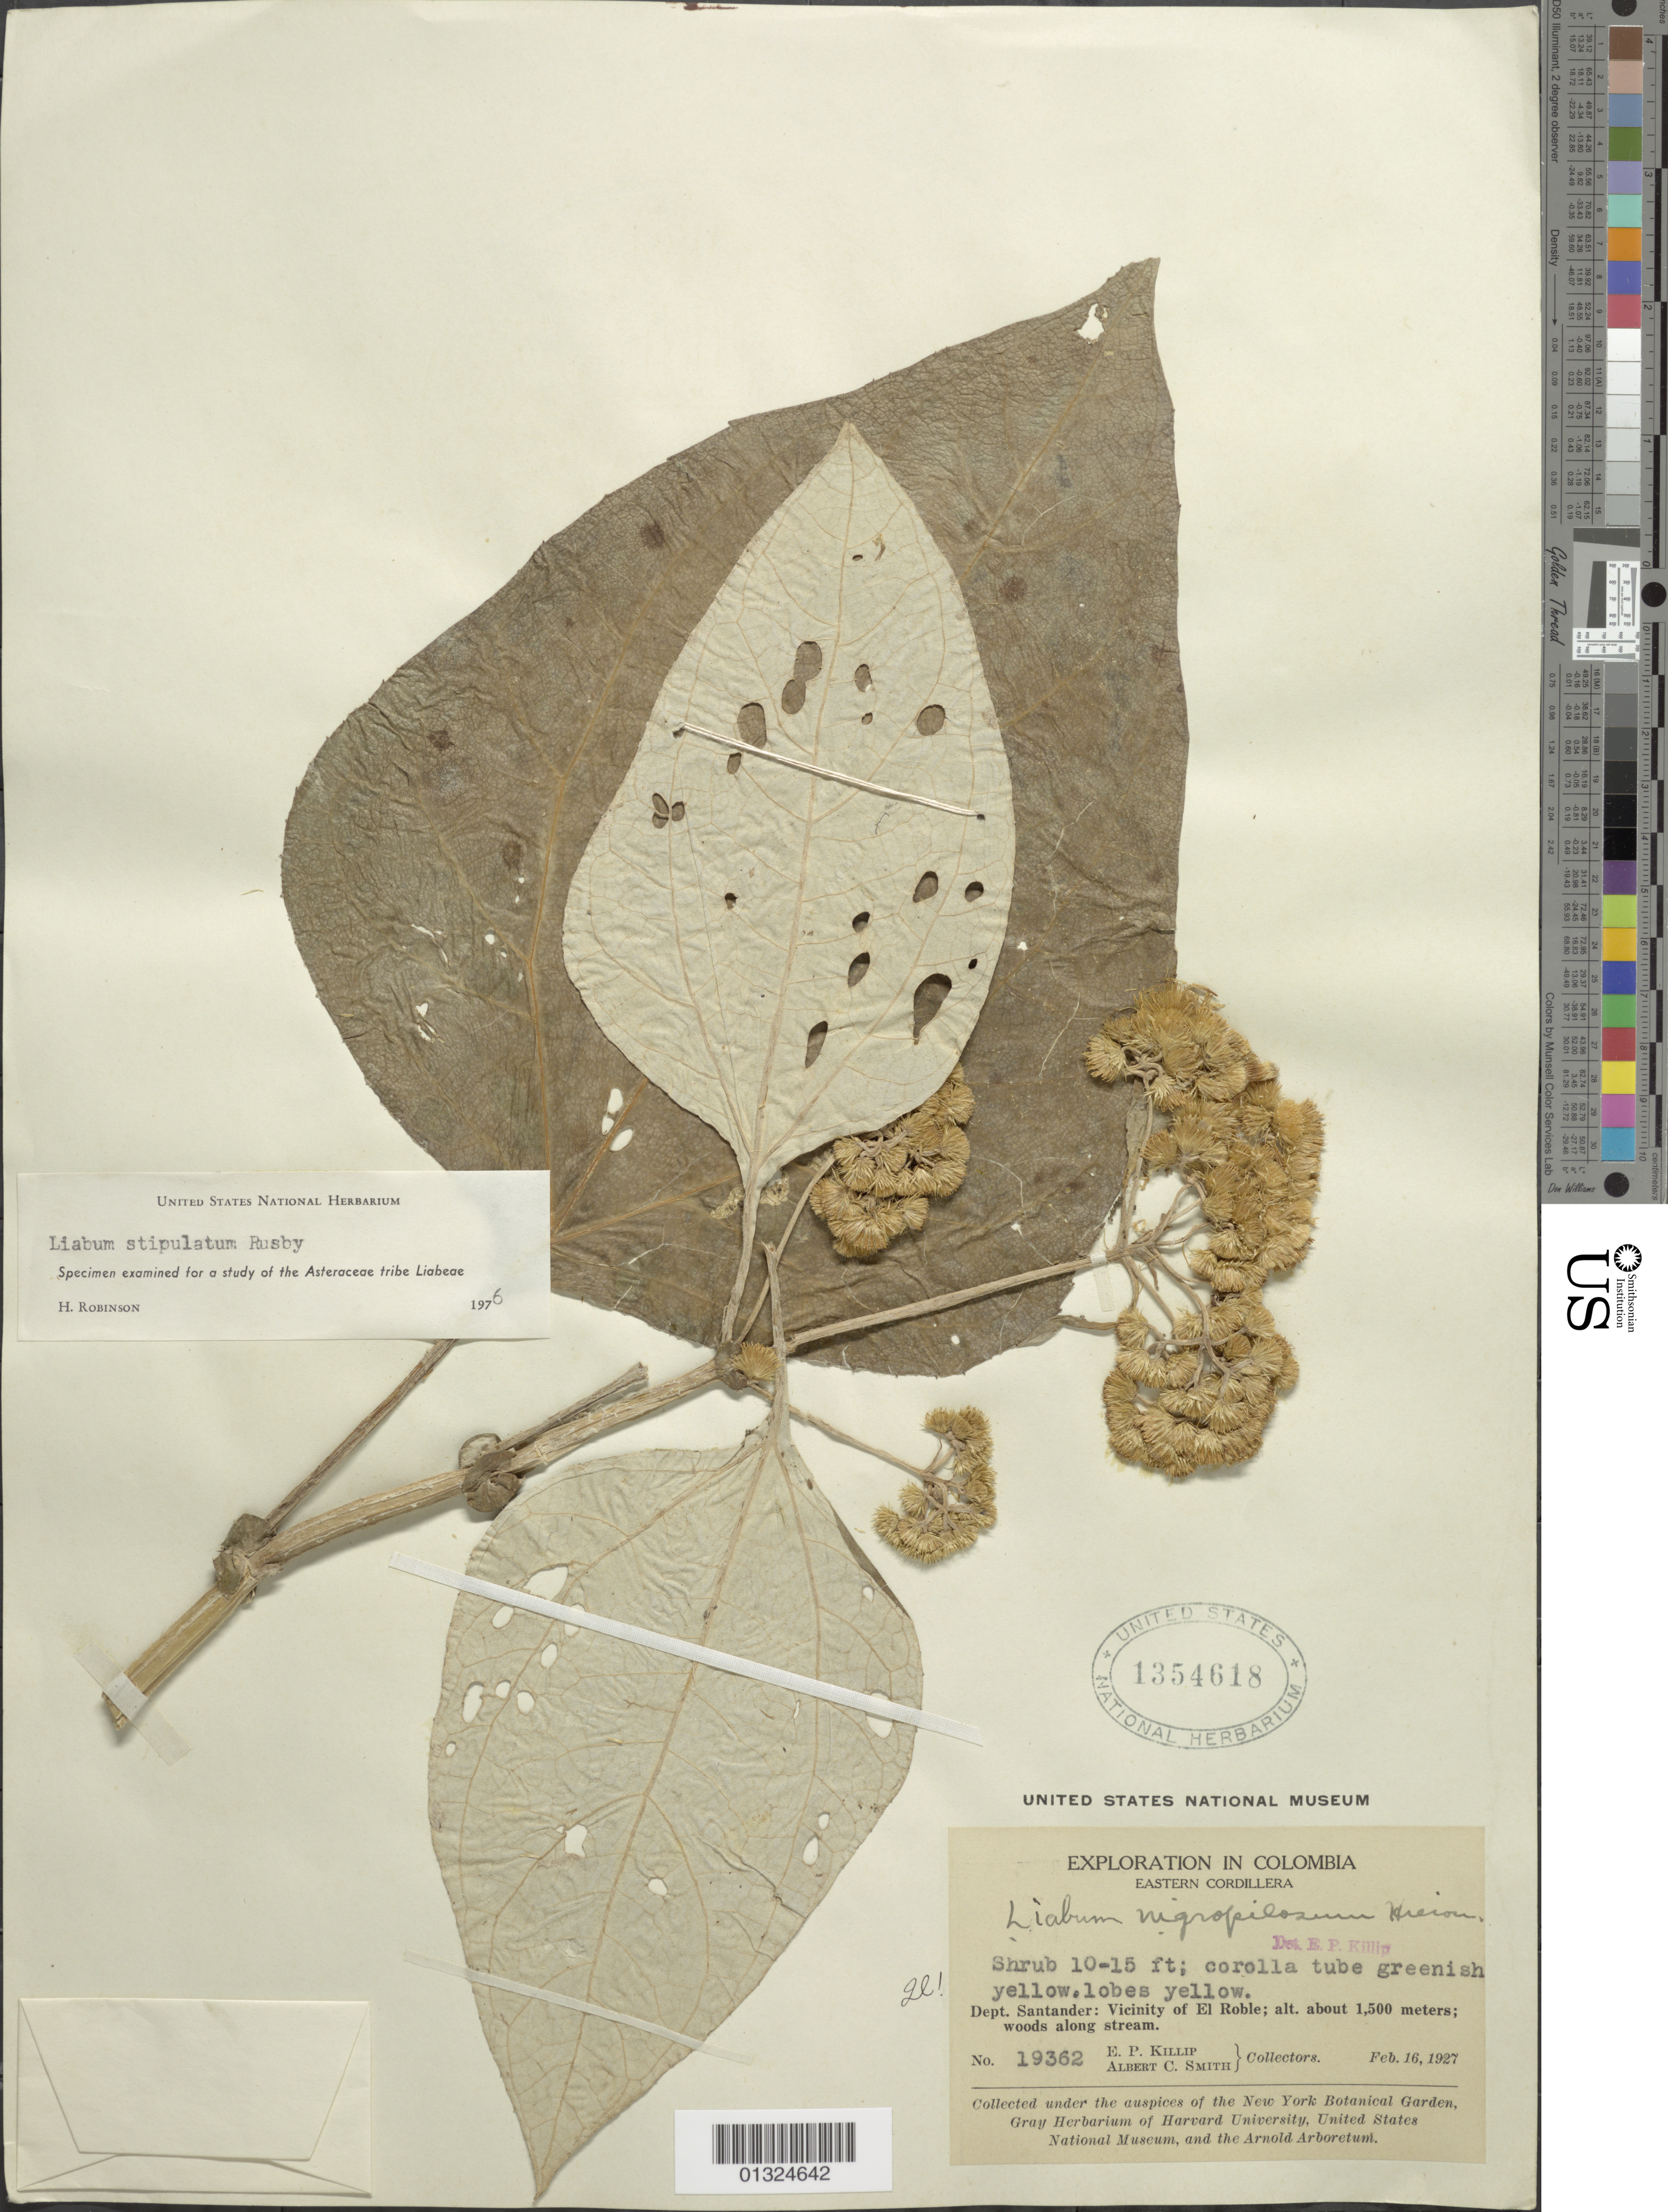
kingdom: Plantae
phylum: Tracheophyta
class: Magnoliopsida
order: Asterales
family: Asteraceae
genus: Liabum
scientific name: Liabum stipulatum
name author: Rusby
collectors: E. P. Killip & A. C. Smith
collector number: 19362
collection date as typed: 16 Feb 1927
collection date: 1927-02-16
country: Colombia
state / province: Santander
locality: Vicinity of el Roble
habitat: Woods along stream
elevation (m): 1500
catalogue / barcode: US 1354618